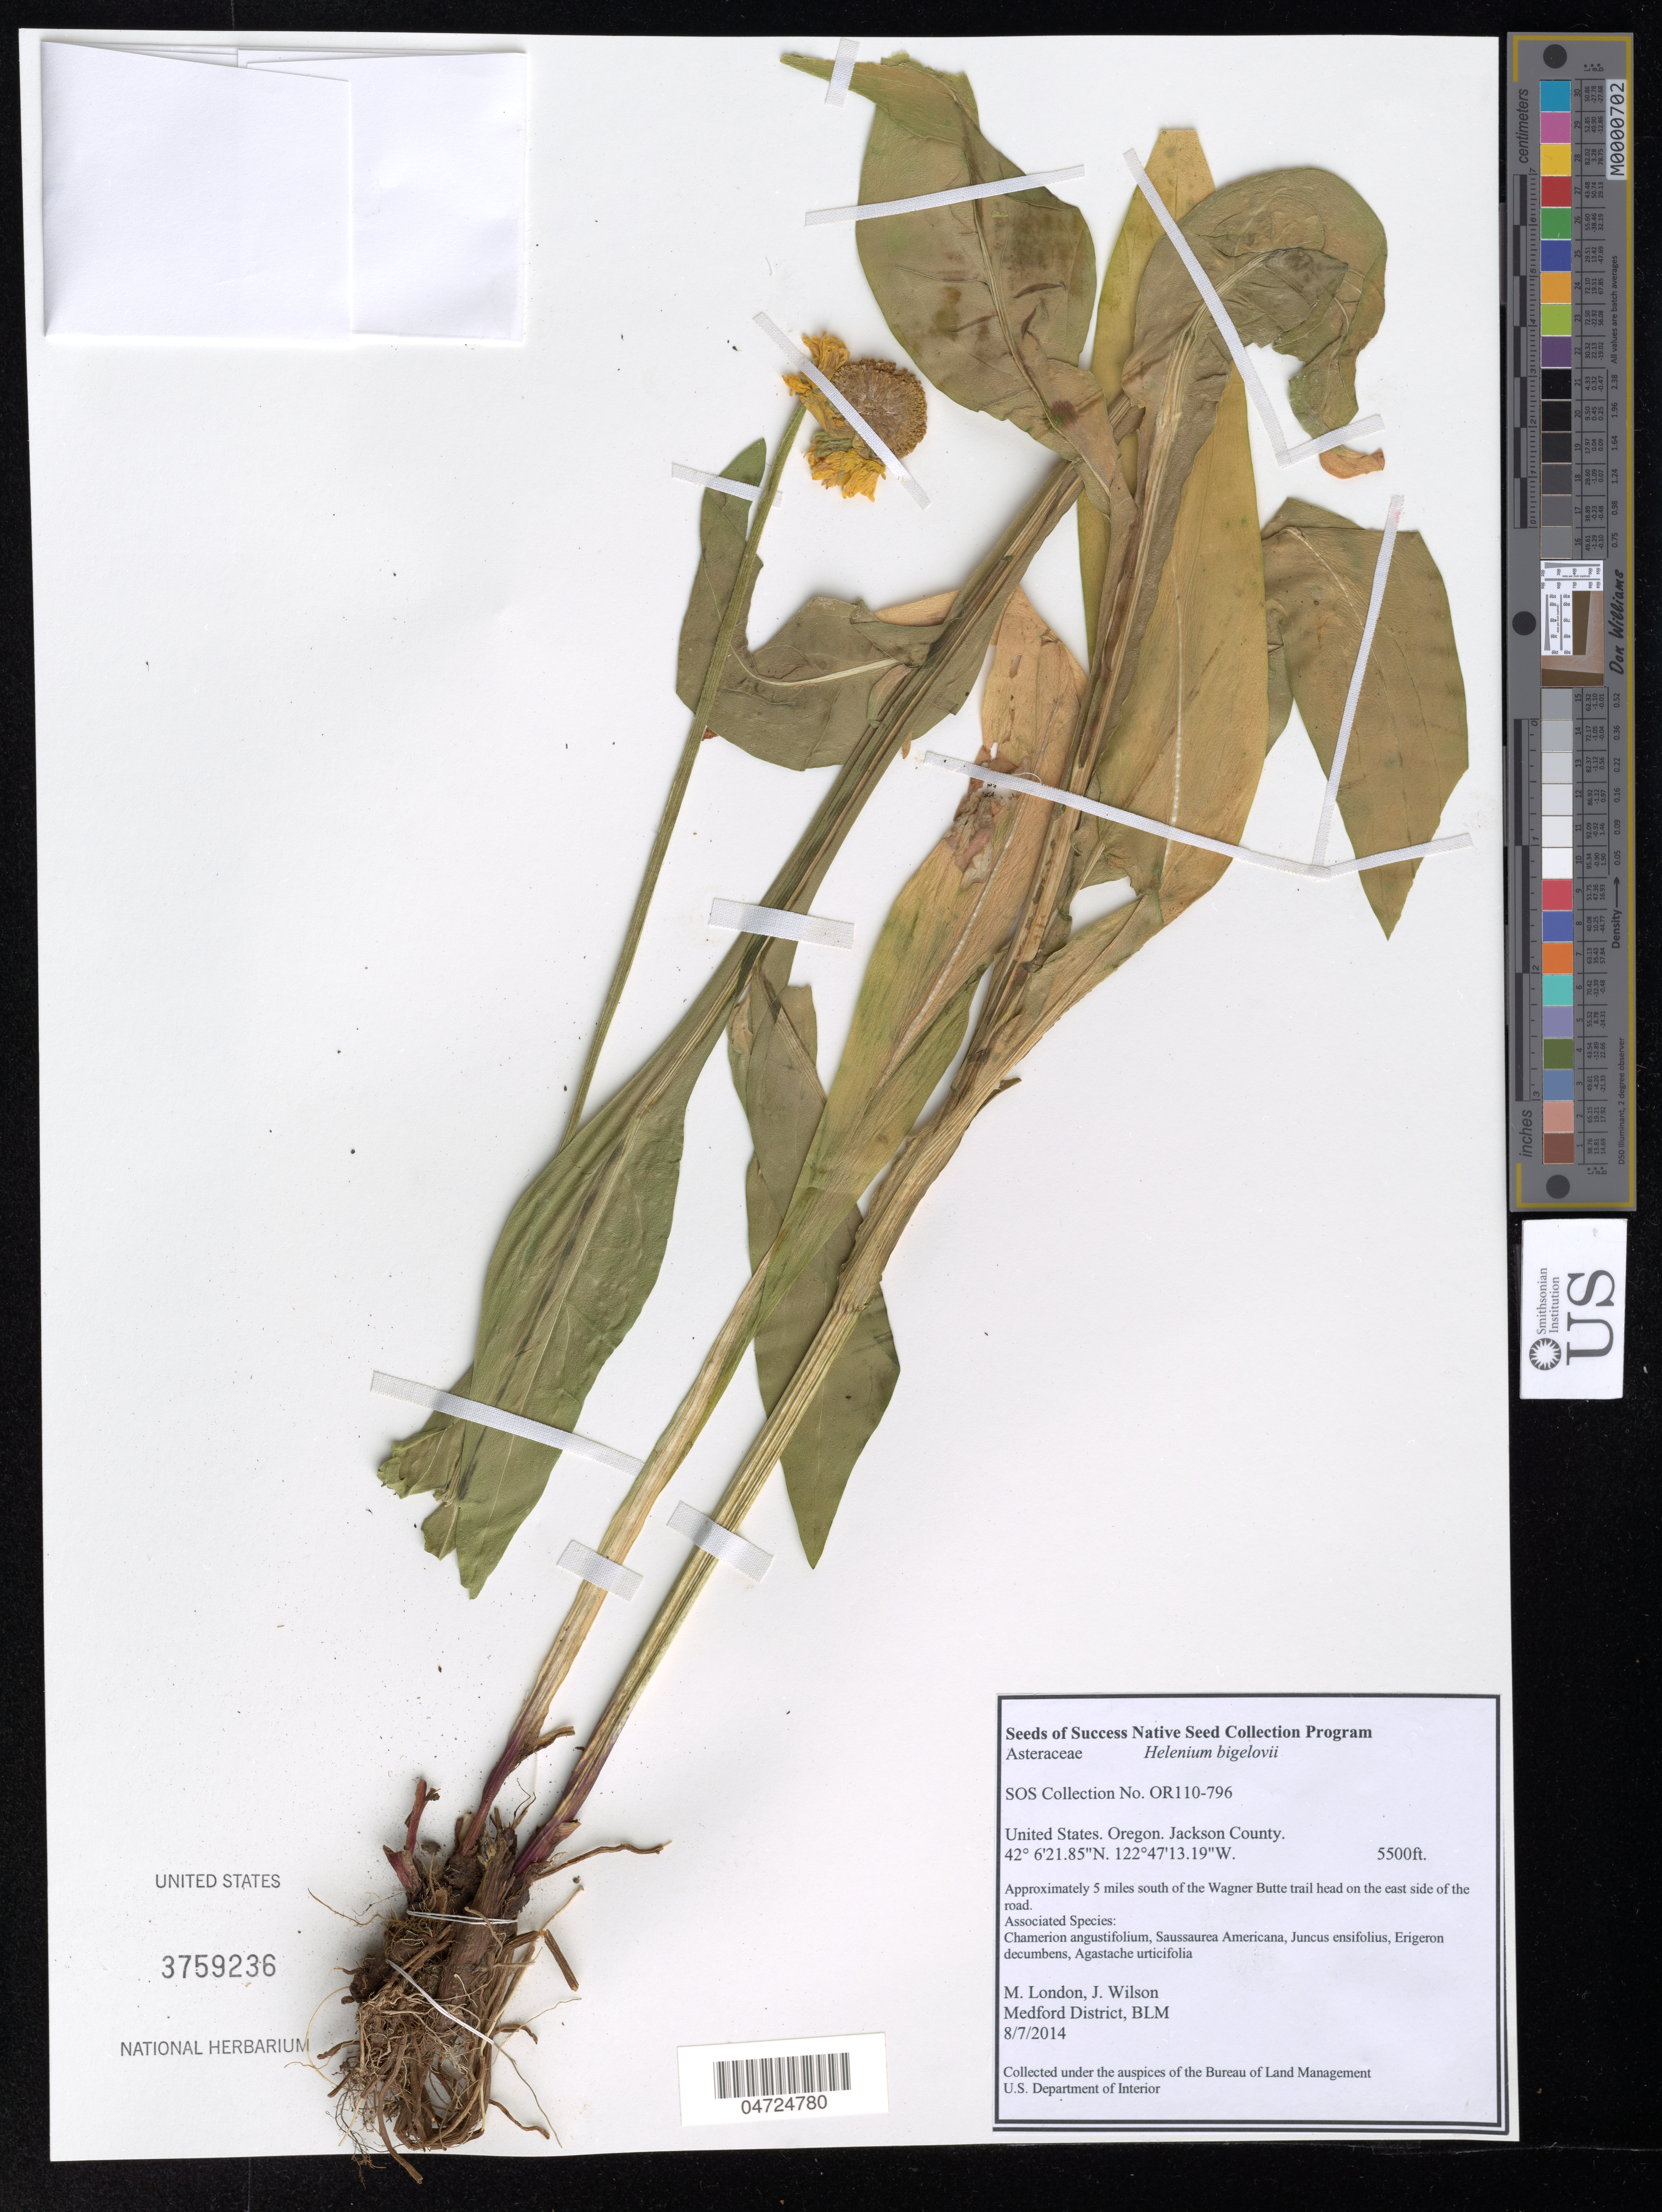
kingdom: Plantae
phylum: Tracheophyta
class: Magnoliopsida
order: Asterales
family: Asteraceae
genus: Helenium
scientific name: Helenium bigelovii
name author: A. Gray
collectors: M. London & J. Wilson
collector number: OR110-796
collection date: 2014-08-07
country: United States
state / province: Oregon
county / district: Jackson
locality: Jackson County. Approximately 5 miles south of the Wagner Butte trail head on the east side of the road.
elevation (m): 1676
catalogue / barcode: US 3759236